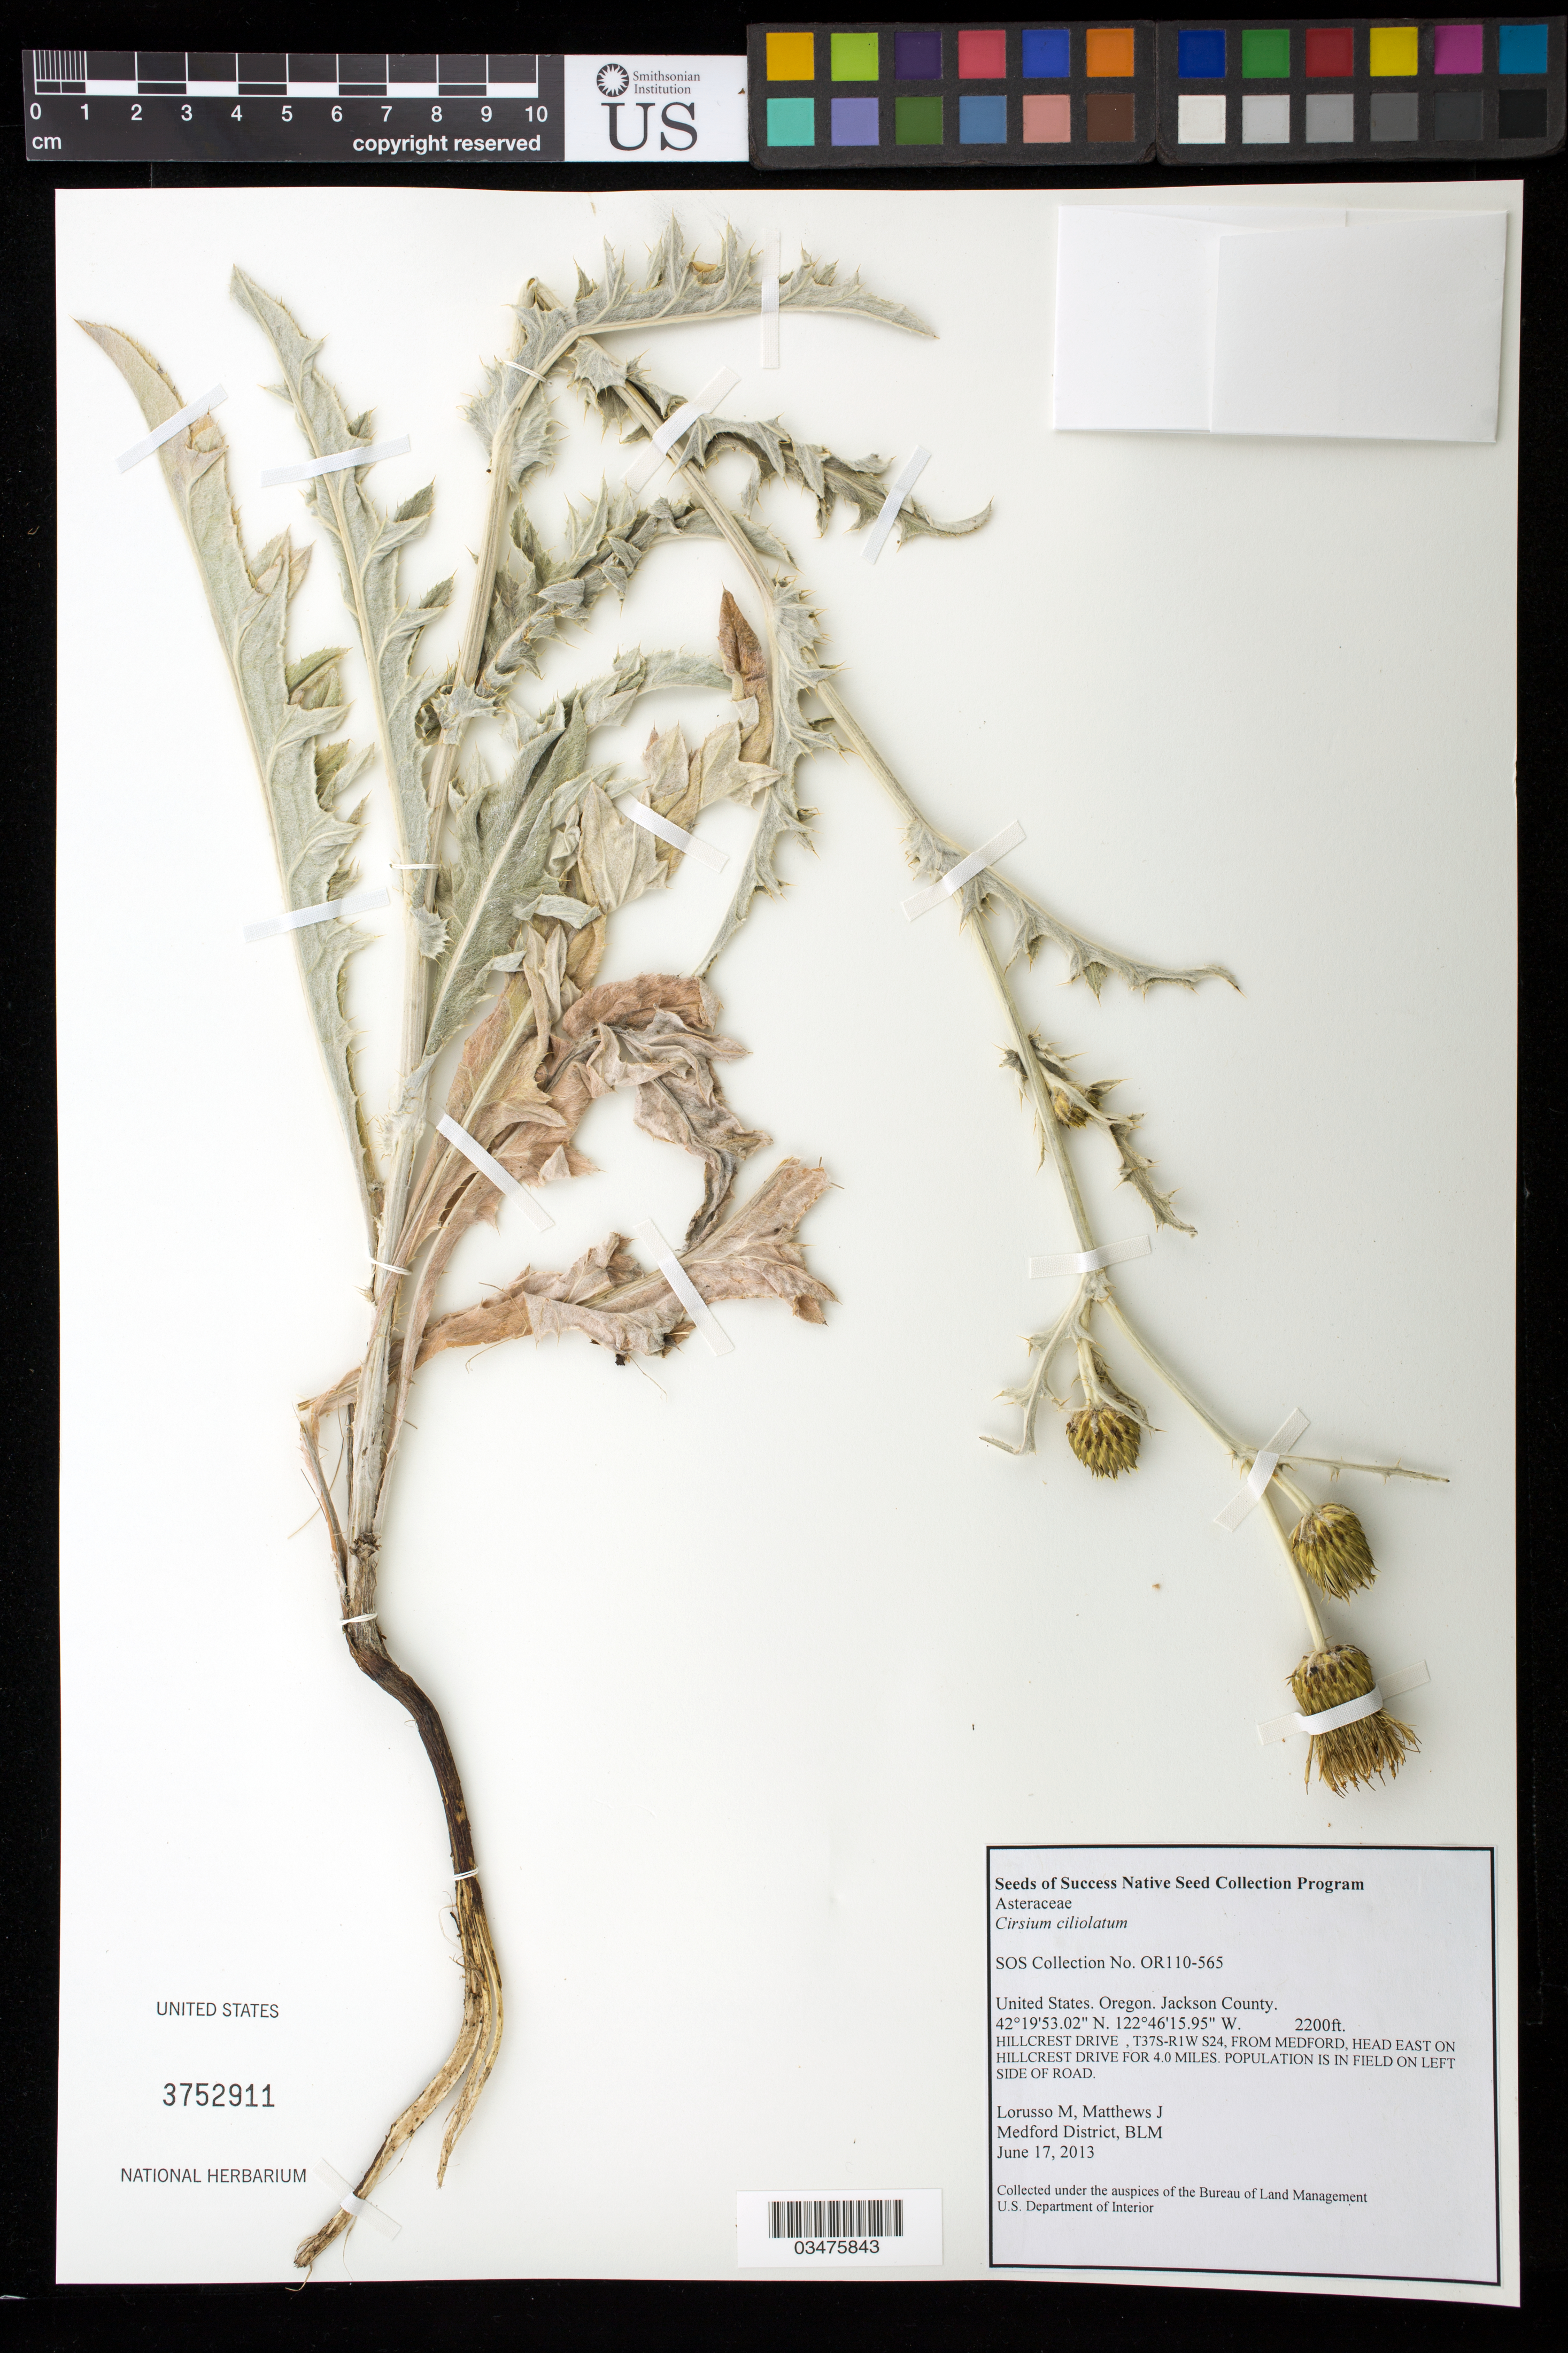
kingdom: Plantae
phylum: Tracheophyta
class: Magnoliopsida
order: Asterales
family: Asteraceae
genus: Cirsium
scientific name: Cirsium ciliolatum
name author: (L.F. Hend.) J.T. Howell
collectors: M. Lorusso & J. Matthews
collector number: OR110-565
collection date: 2013-06-17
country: United States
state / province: Oregon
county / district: Jackson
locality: Hillcrest Drive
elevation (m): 671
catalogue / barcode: US 3752911